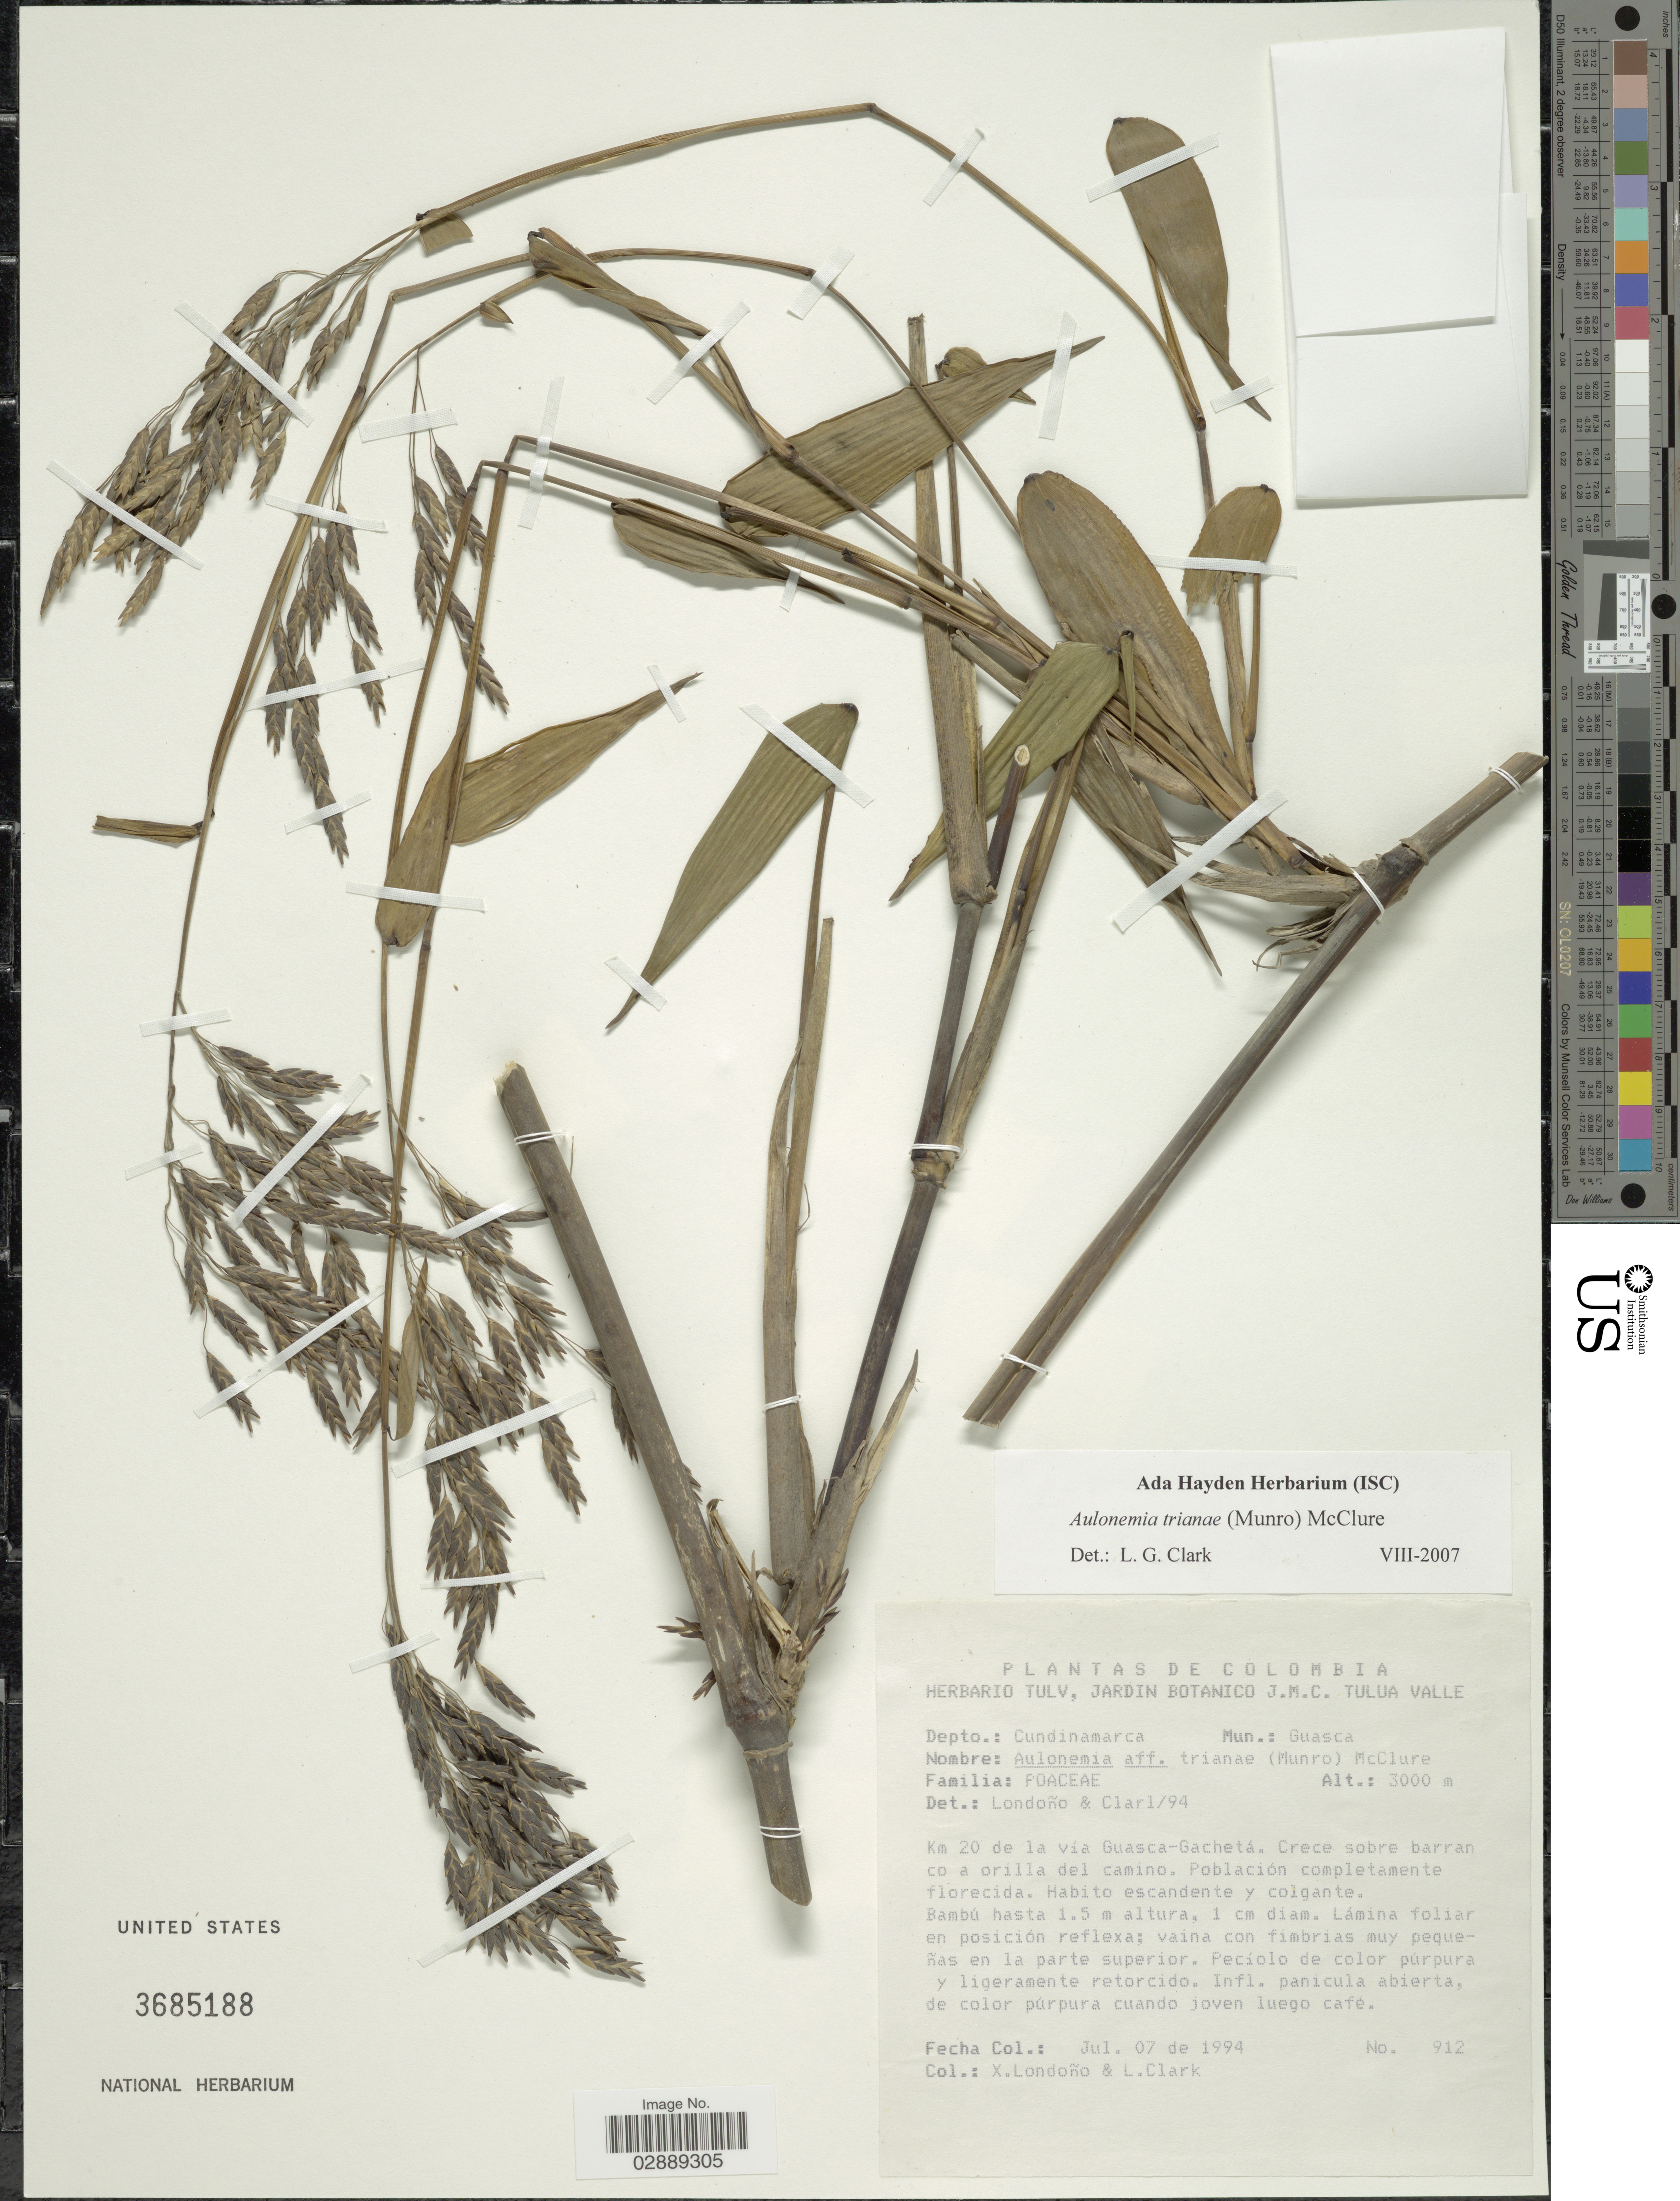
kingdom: Plantae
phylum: Tracheophyta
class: Liliopsida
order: Poales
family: Poaceae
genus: Aulonemia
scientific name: Aulonemia trianae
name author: (Munro) McClure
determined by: Clark, L. G.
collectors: X. Londoño & L. Clark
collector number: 912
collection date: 1994-07-07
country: Colombia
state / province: Cundinamarca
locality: Km 20 de la via Guasca-Gacheta.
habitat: Crece sobre barranco a orilla del camino. Poblacion completamente florecida. Habito escandente y colgante.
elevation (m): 3000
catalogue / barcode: US 3685188